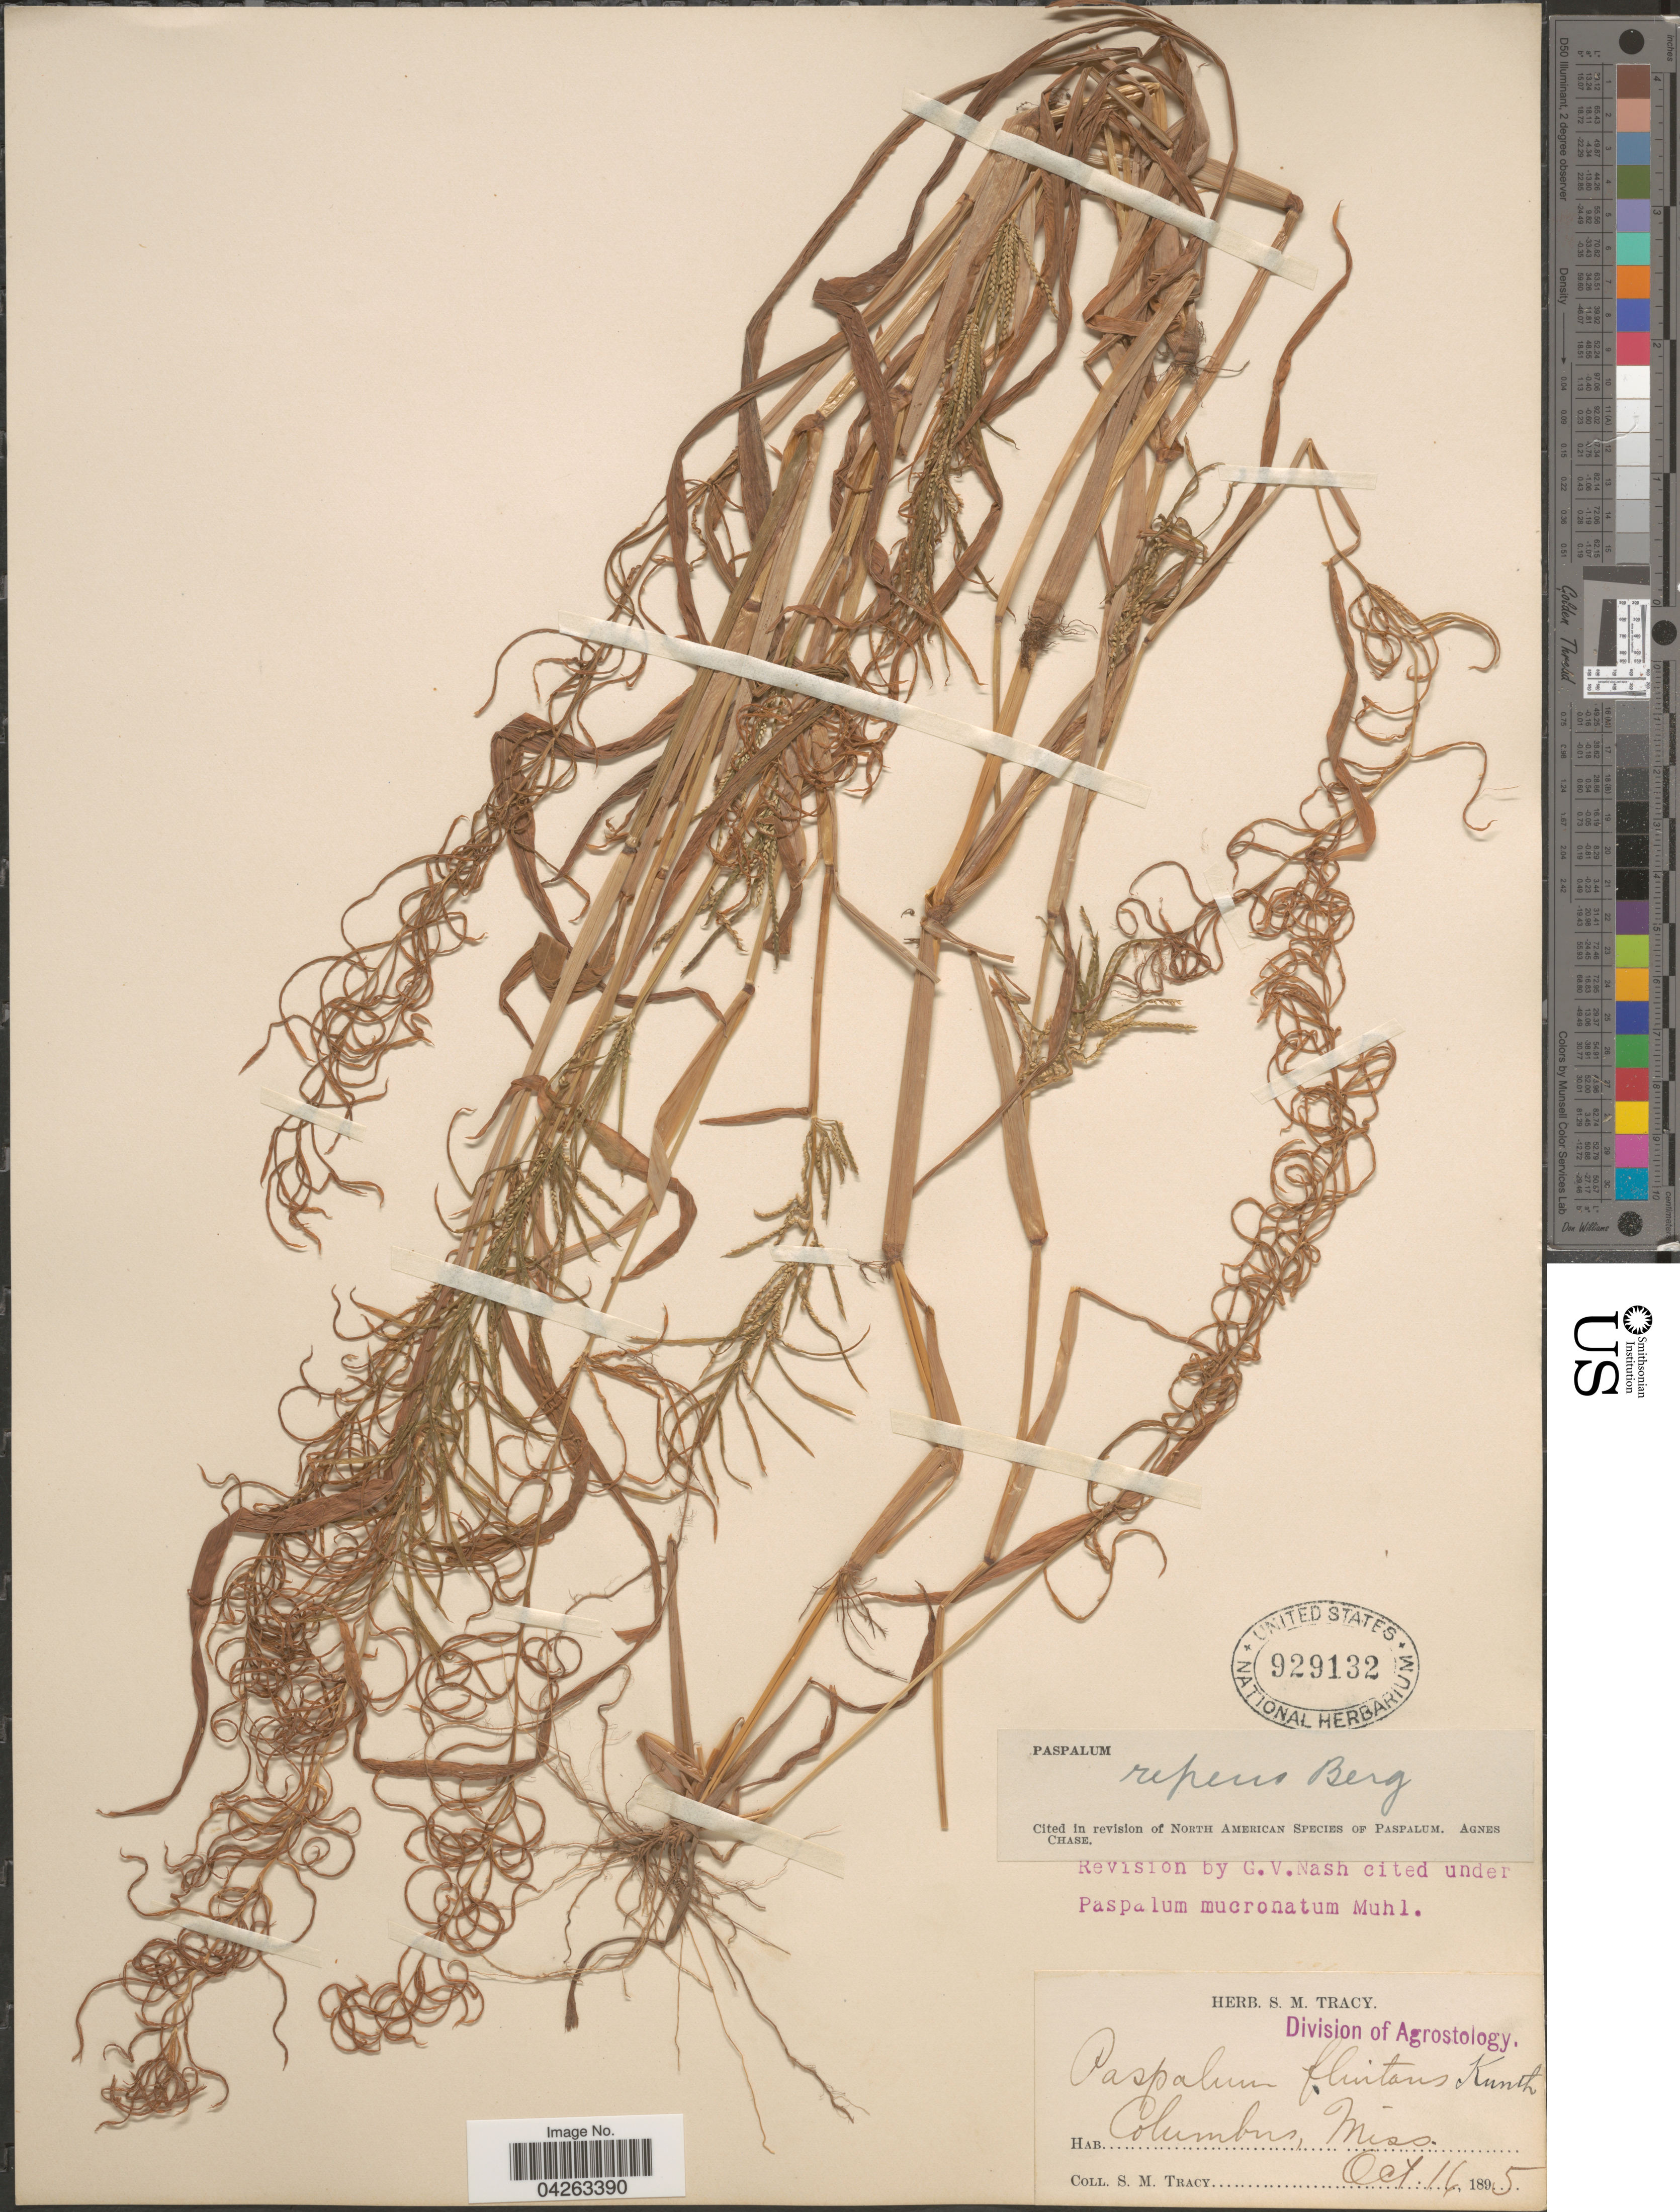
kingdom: Plantae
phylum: Tracheophyta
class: Liliopsida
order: Poales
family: Poaceae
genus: Paspalum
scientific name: Paspalum repens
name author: P.J. Bergius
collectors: S. M. Tracy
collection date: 1895-10-16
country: United States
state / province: Mississippi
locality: Columbus.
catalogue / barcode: US 929132